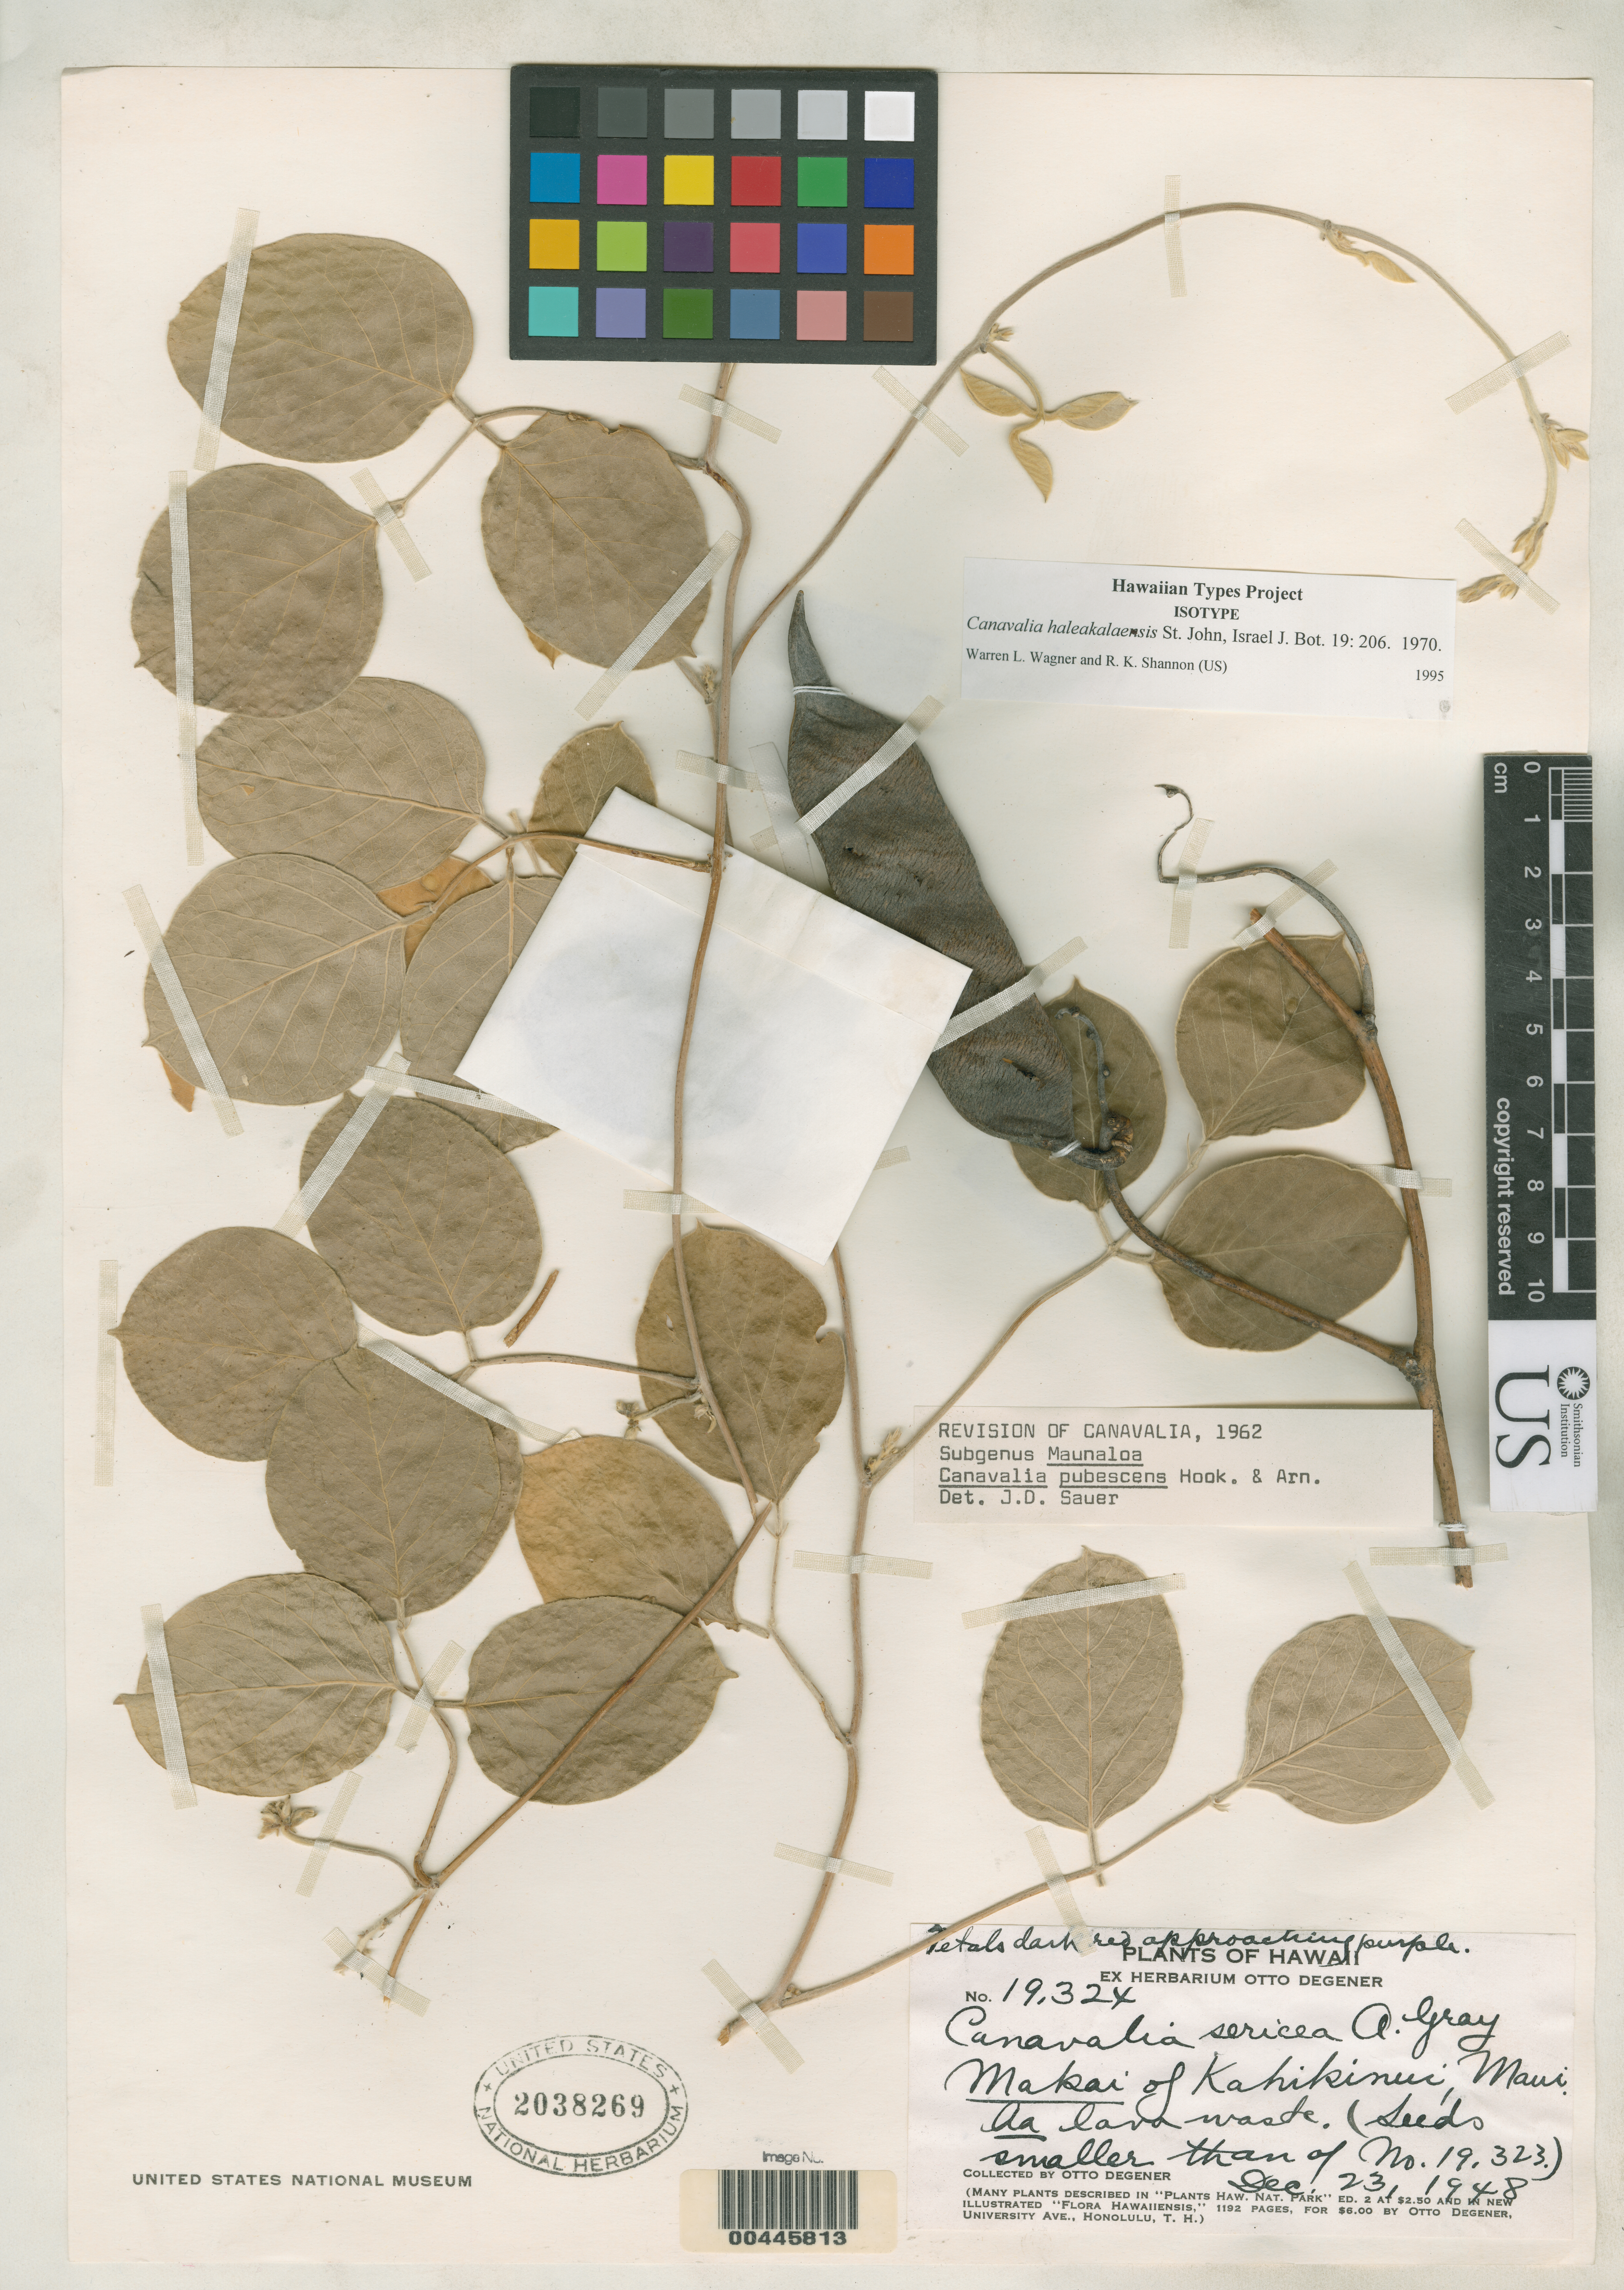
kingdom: Plantae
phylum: Tracheophyta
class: Magnoliopsida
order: Fabales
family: Fabaceae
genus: Canavalia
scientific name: Canavalia haleakalaensis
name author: H. St. John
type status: Isotype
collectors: O. Degener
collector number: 19234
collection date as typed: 23 Dec 1948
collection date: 1948-12-23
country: United States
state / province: Hawaii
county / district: Maui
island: Maui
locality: Makai of Kahikinui.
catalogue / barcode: US 2038269